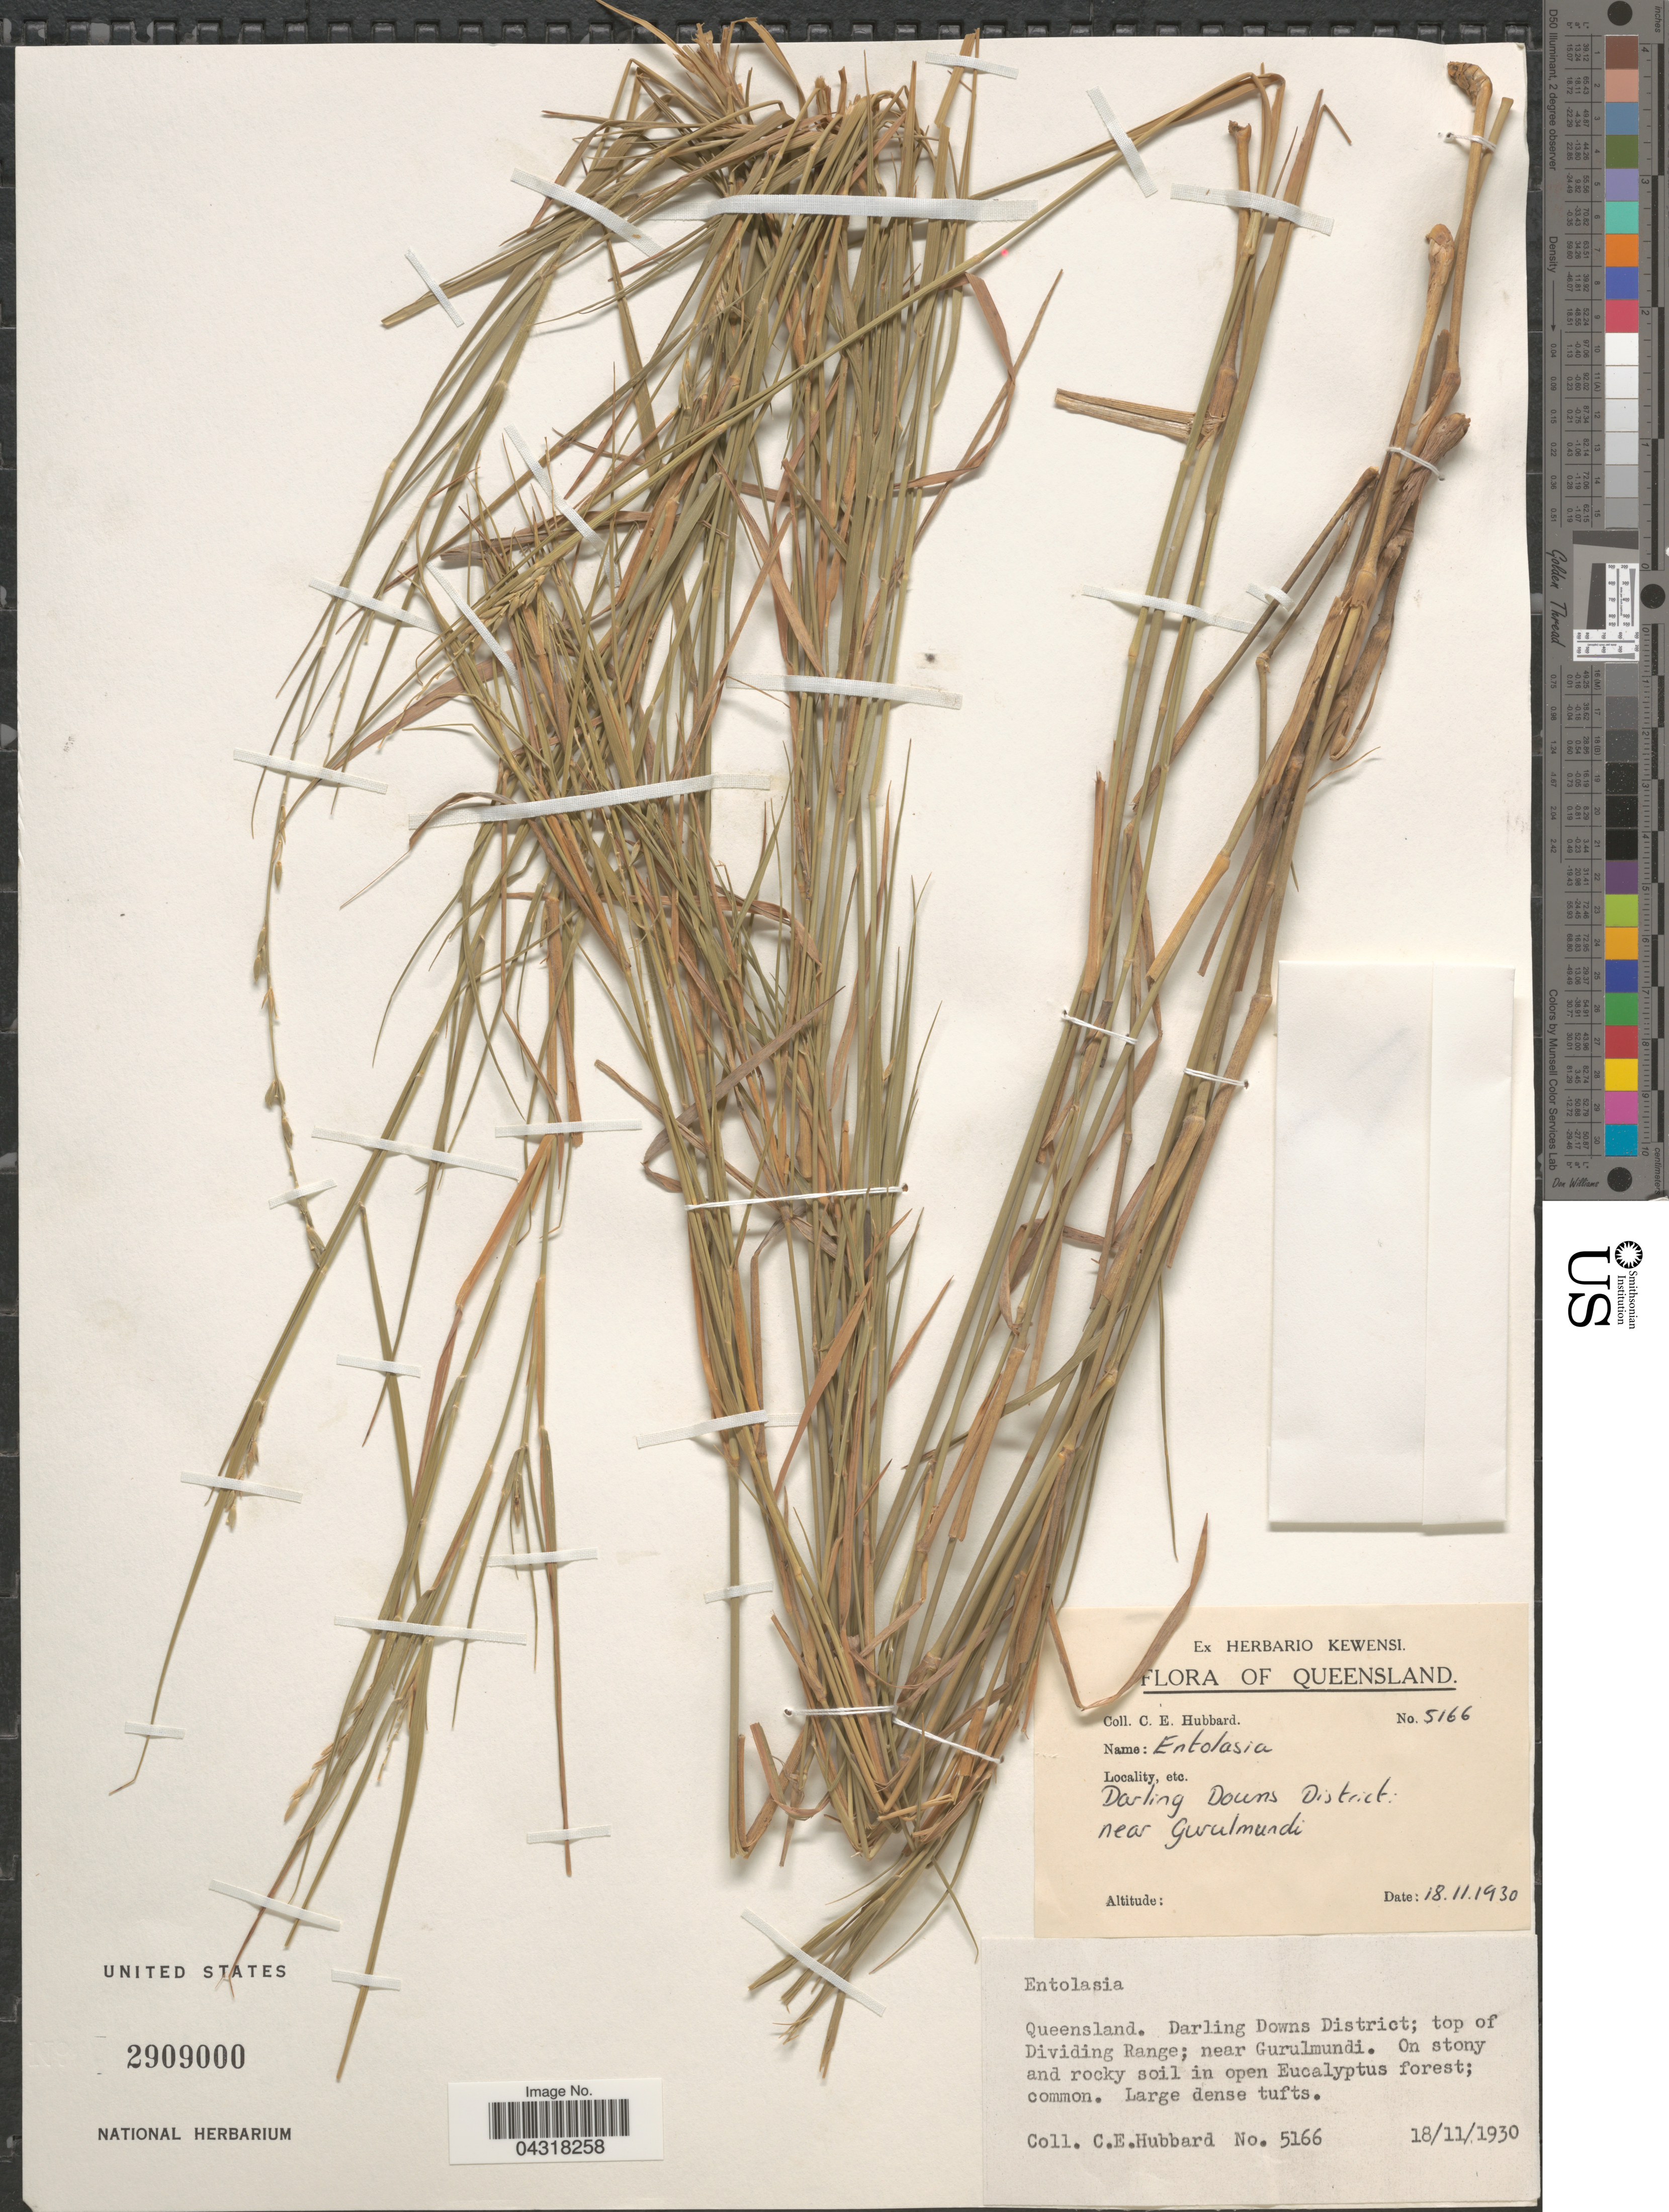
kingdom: Plantae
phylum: Tracheophyta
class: Liliopsida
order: Poales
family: Poaceae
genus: Entolasia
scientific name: Entolasia sp.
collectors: C. E. Hubbard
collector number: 5166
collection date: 1930-11-18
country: Australia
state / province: Queensland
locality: Darling Downs District near Gurulmundi. Darling Downs District; top of Dividing Range; near Gurulmundi. On stony and rocky soil in open Eucalyptus forest.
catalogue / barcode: US 2909000